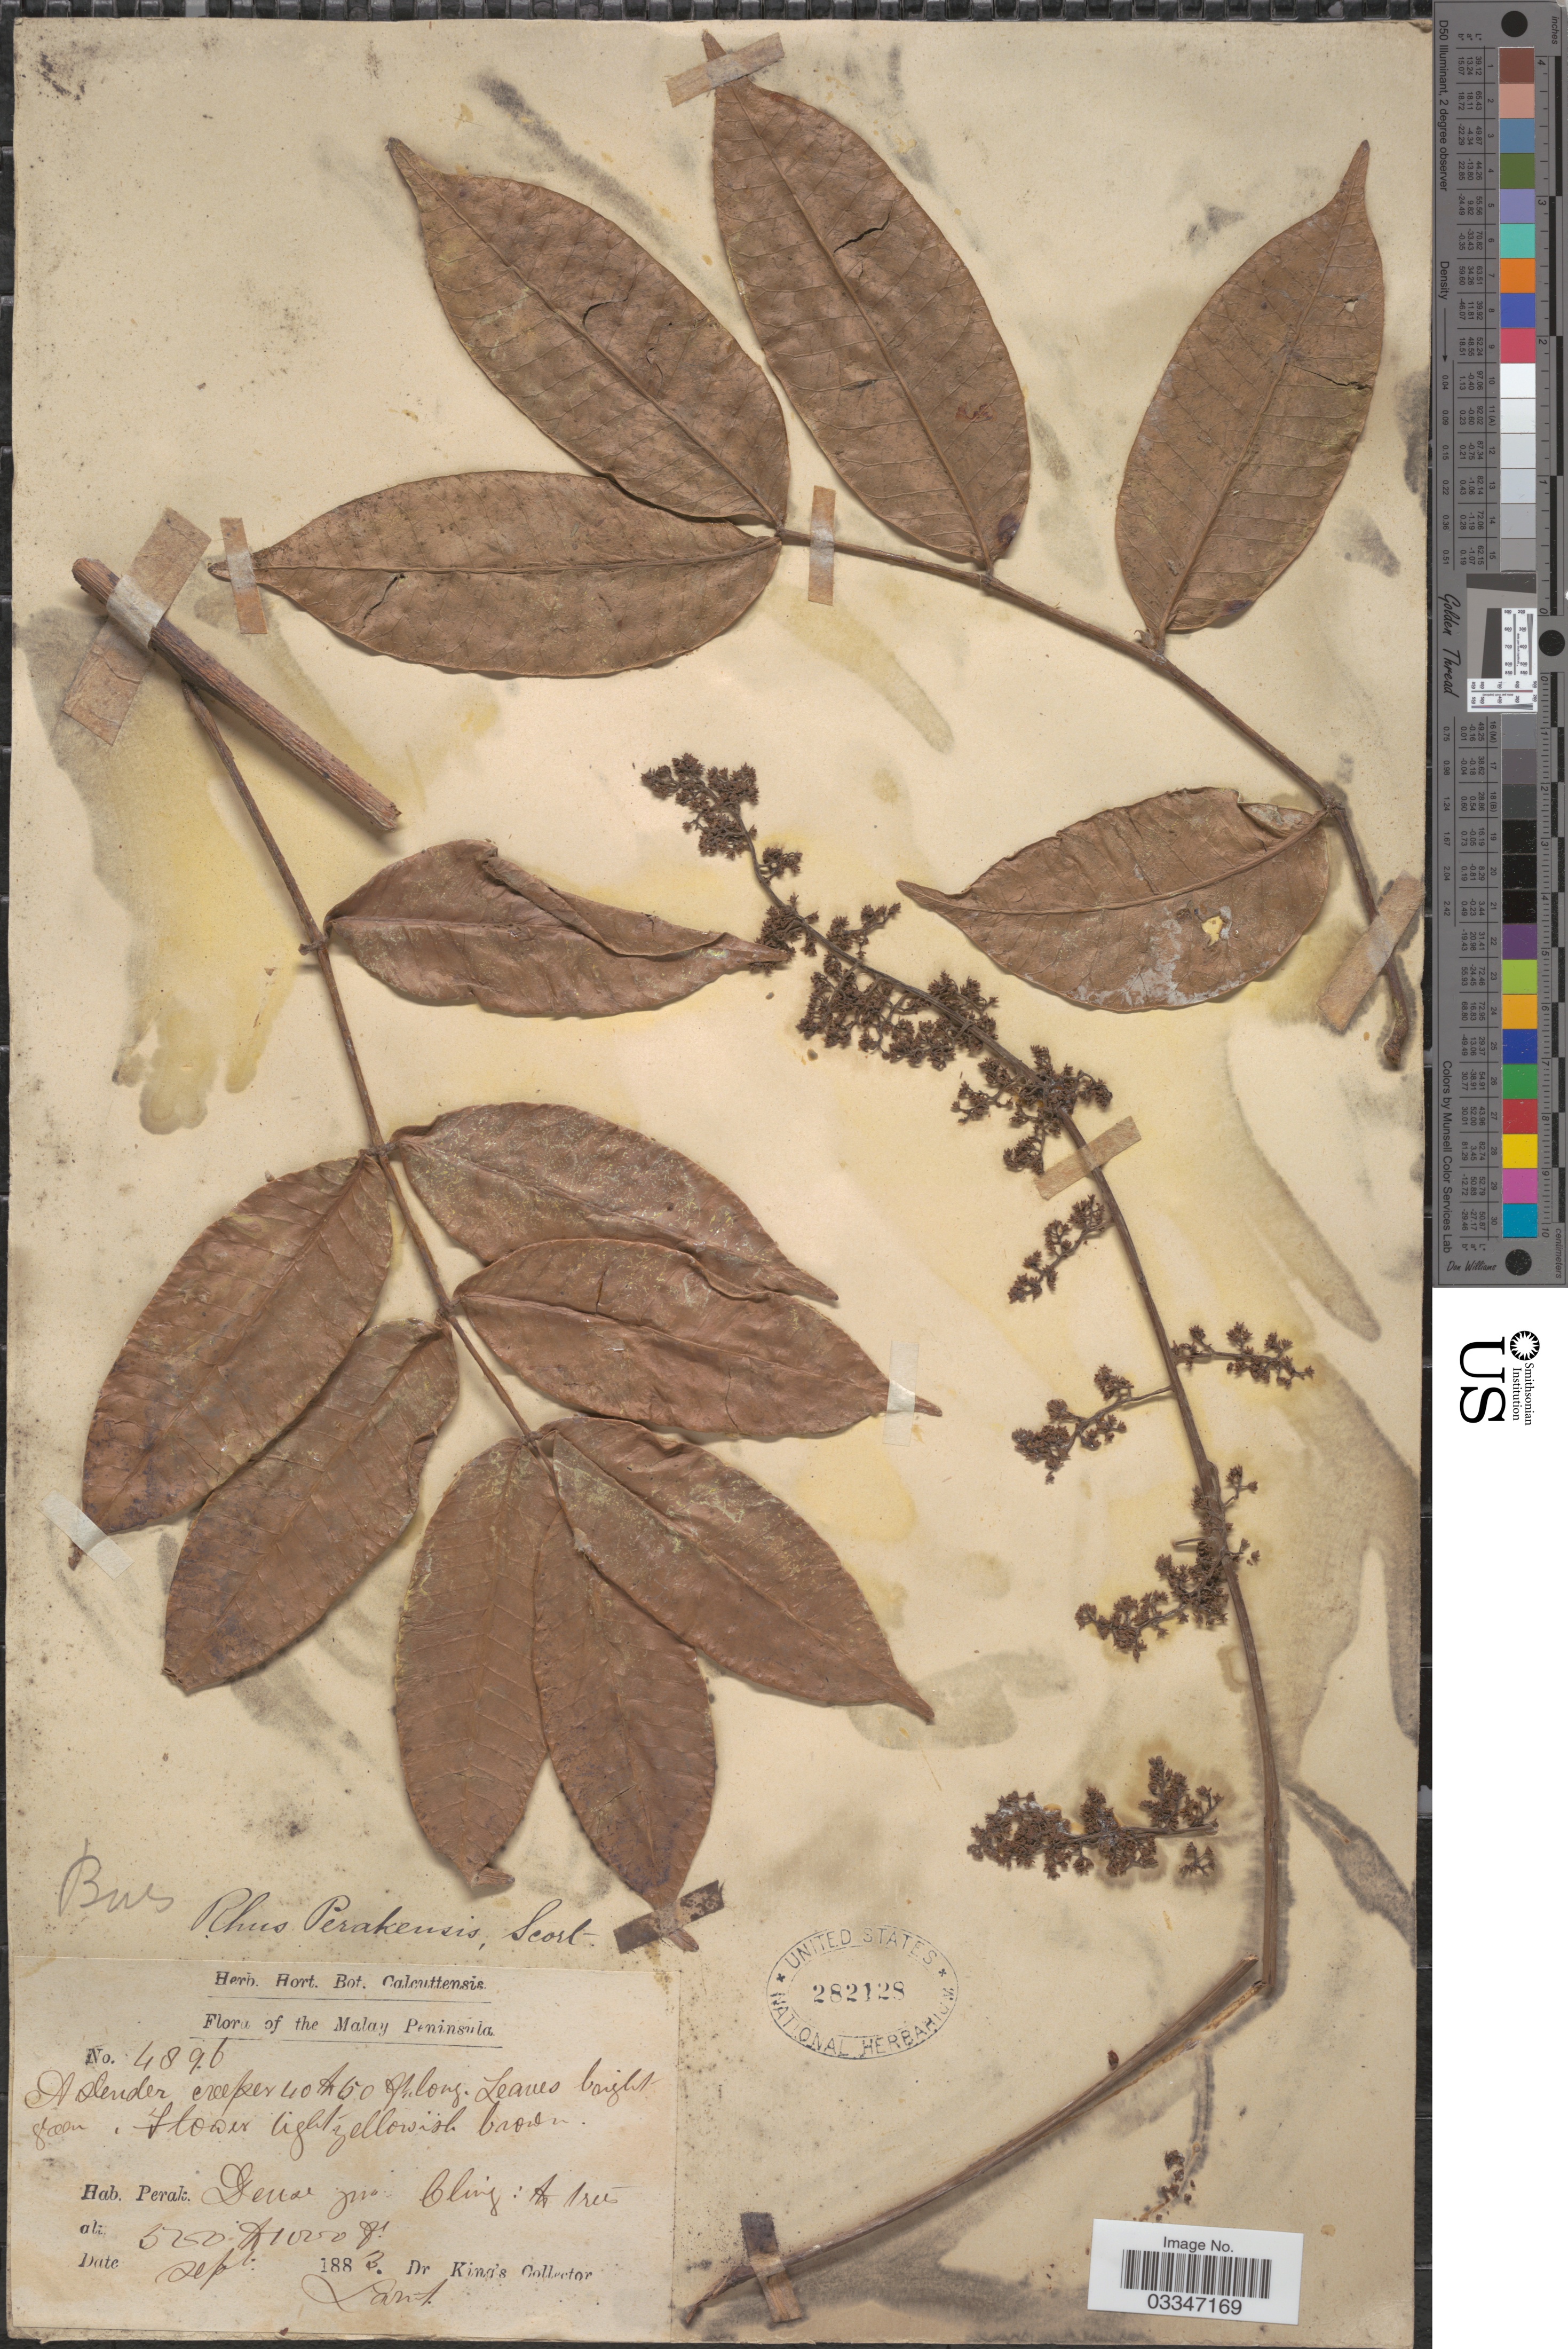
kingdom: Plantae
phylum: Tracheophyta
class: Magnoliopsida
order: Sapindales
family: Anacardiaceae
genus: Rhus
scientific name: Rhus perakensis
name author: Scort. ex King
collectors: Dr. King's collector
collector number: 4896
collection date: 1883-09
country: Malaysia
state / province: Perak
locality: Malay Peninsula.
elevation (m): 152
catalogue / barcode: US 282128